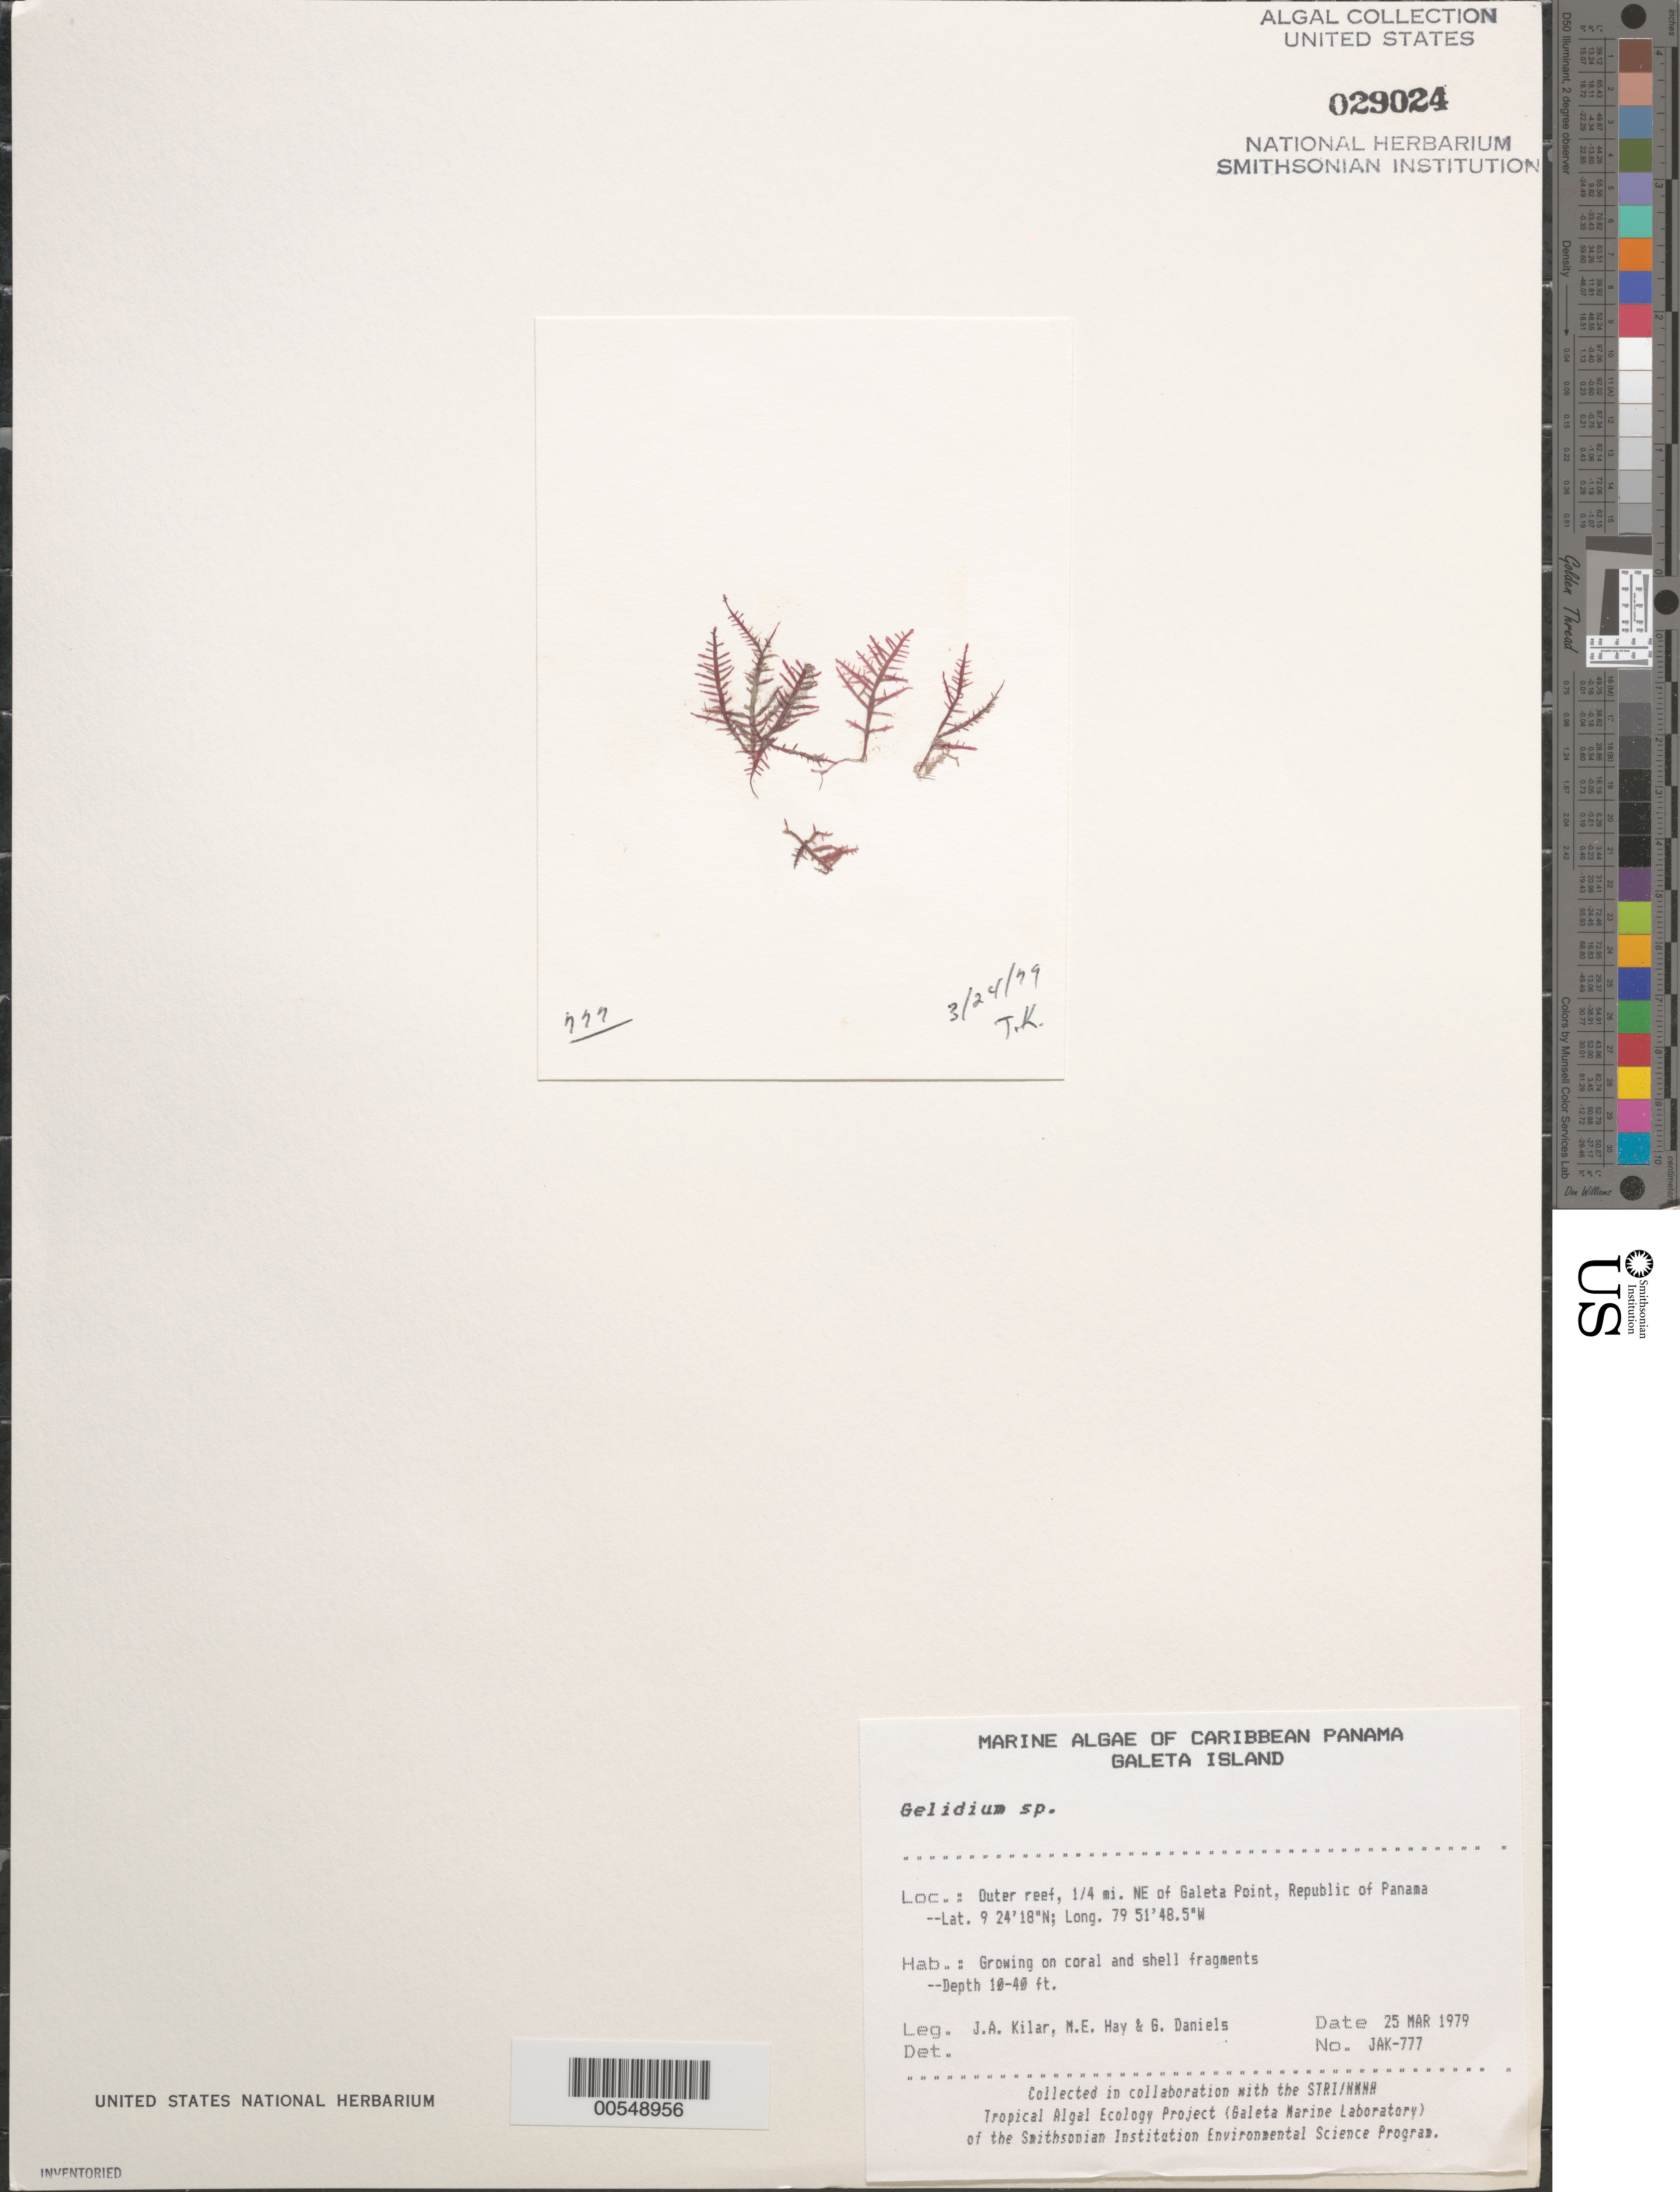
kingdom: Plantae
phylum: Rhodophyta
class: Florideophyceae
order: Gelidiales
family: Gelidiaceae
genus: Gelidium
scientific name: Gelidium sp.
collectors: J. A. Kilar, M. E. Hay & G. S. Daniels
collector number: JAK-777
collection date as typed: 25 Mar 1979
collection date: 1979-03-25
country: Panama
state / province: Colón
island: Galeta Island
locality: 0.25 mile northeast of Galeta Point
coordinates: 9 24'18"N, 79 51'48.5"W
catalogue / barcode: US 29024